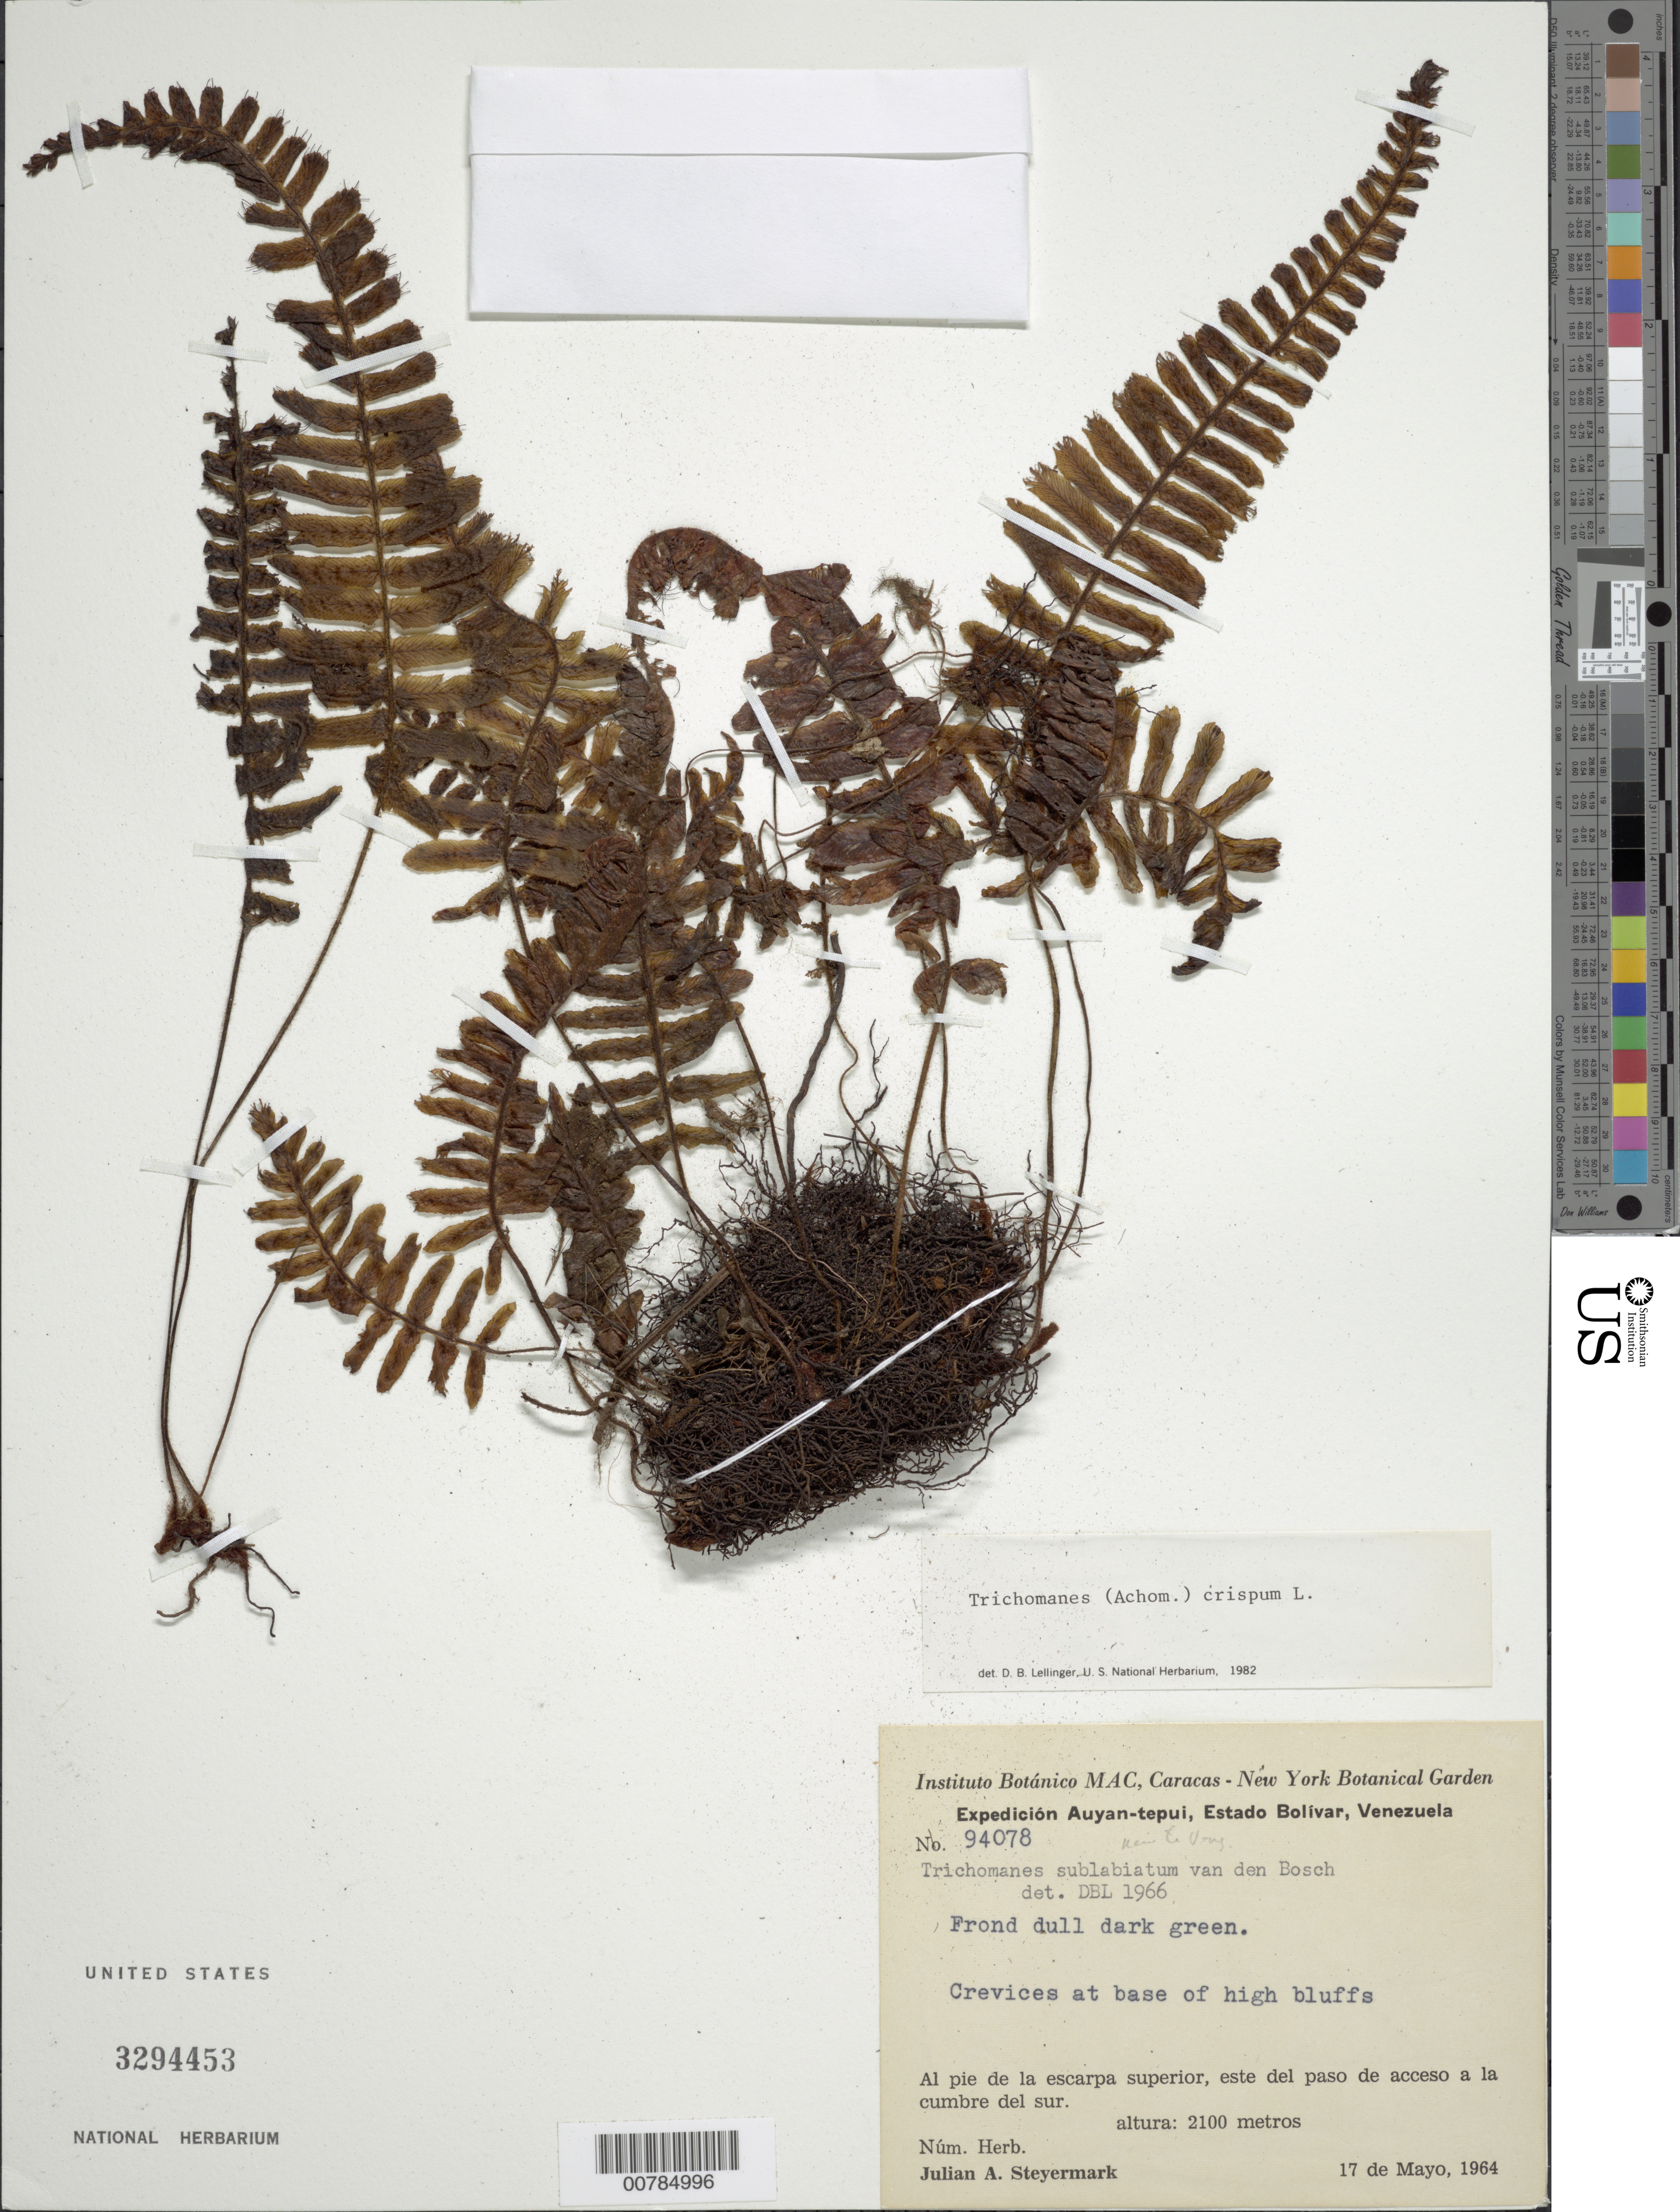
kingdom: Plantae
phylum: Tracheophyta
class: Polypodiopsida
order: Hymenophyllales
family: Hymenophyllaceae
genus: Trichomanes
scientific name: Trichomanes crispum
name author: L.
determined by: Lellinger, David B., (BOT), Smithsonian Institution - National Museum of Natural History (UNITED STATES)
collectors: J. Steyermark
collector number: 94078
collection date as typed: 17-May-64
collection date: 1964-05-17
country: Venezuela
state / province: Bolívar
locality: Auyan-tepuí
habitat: Crevices at base of high bluffs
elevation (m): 2100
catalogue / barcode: US 3294453